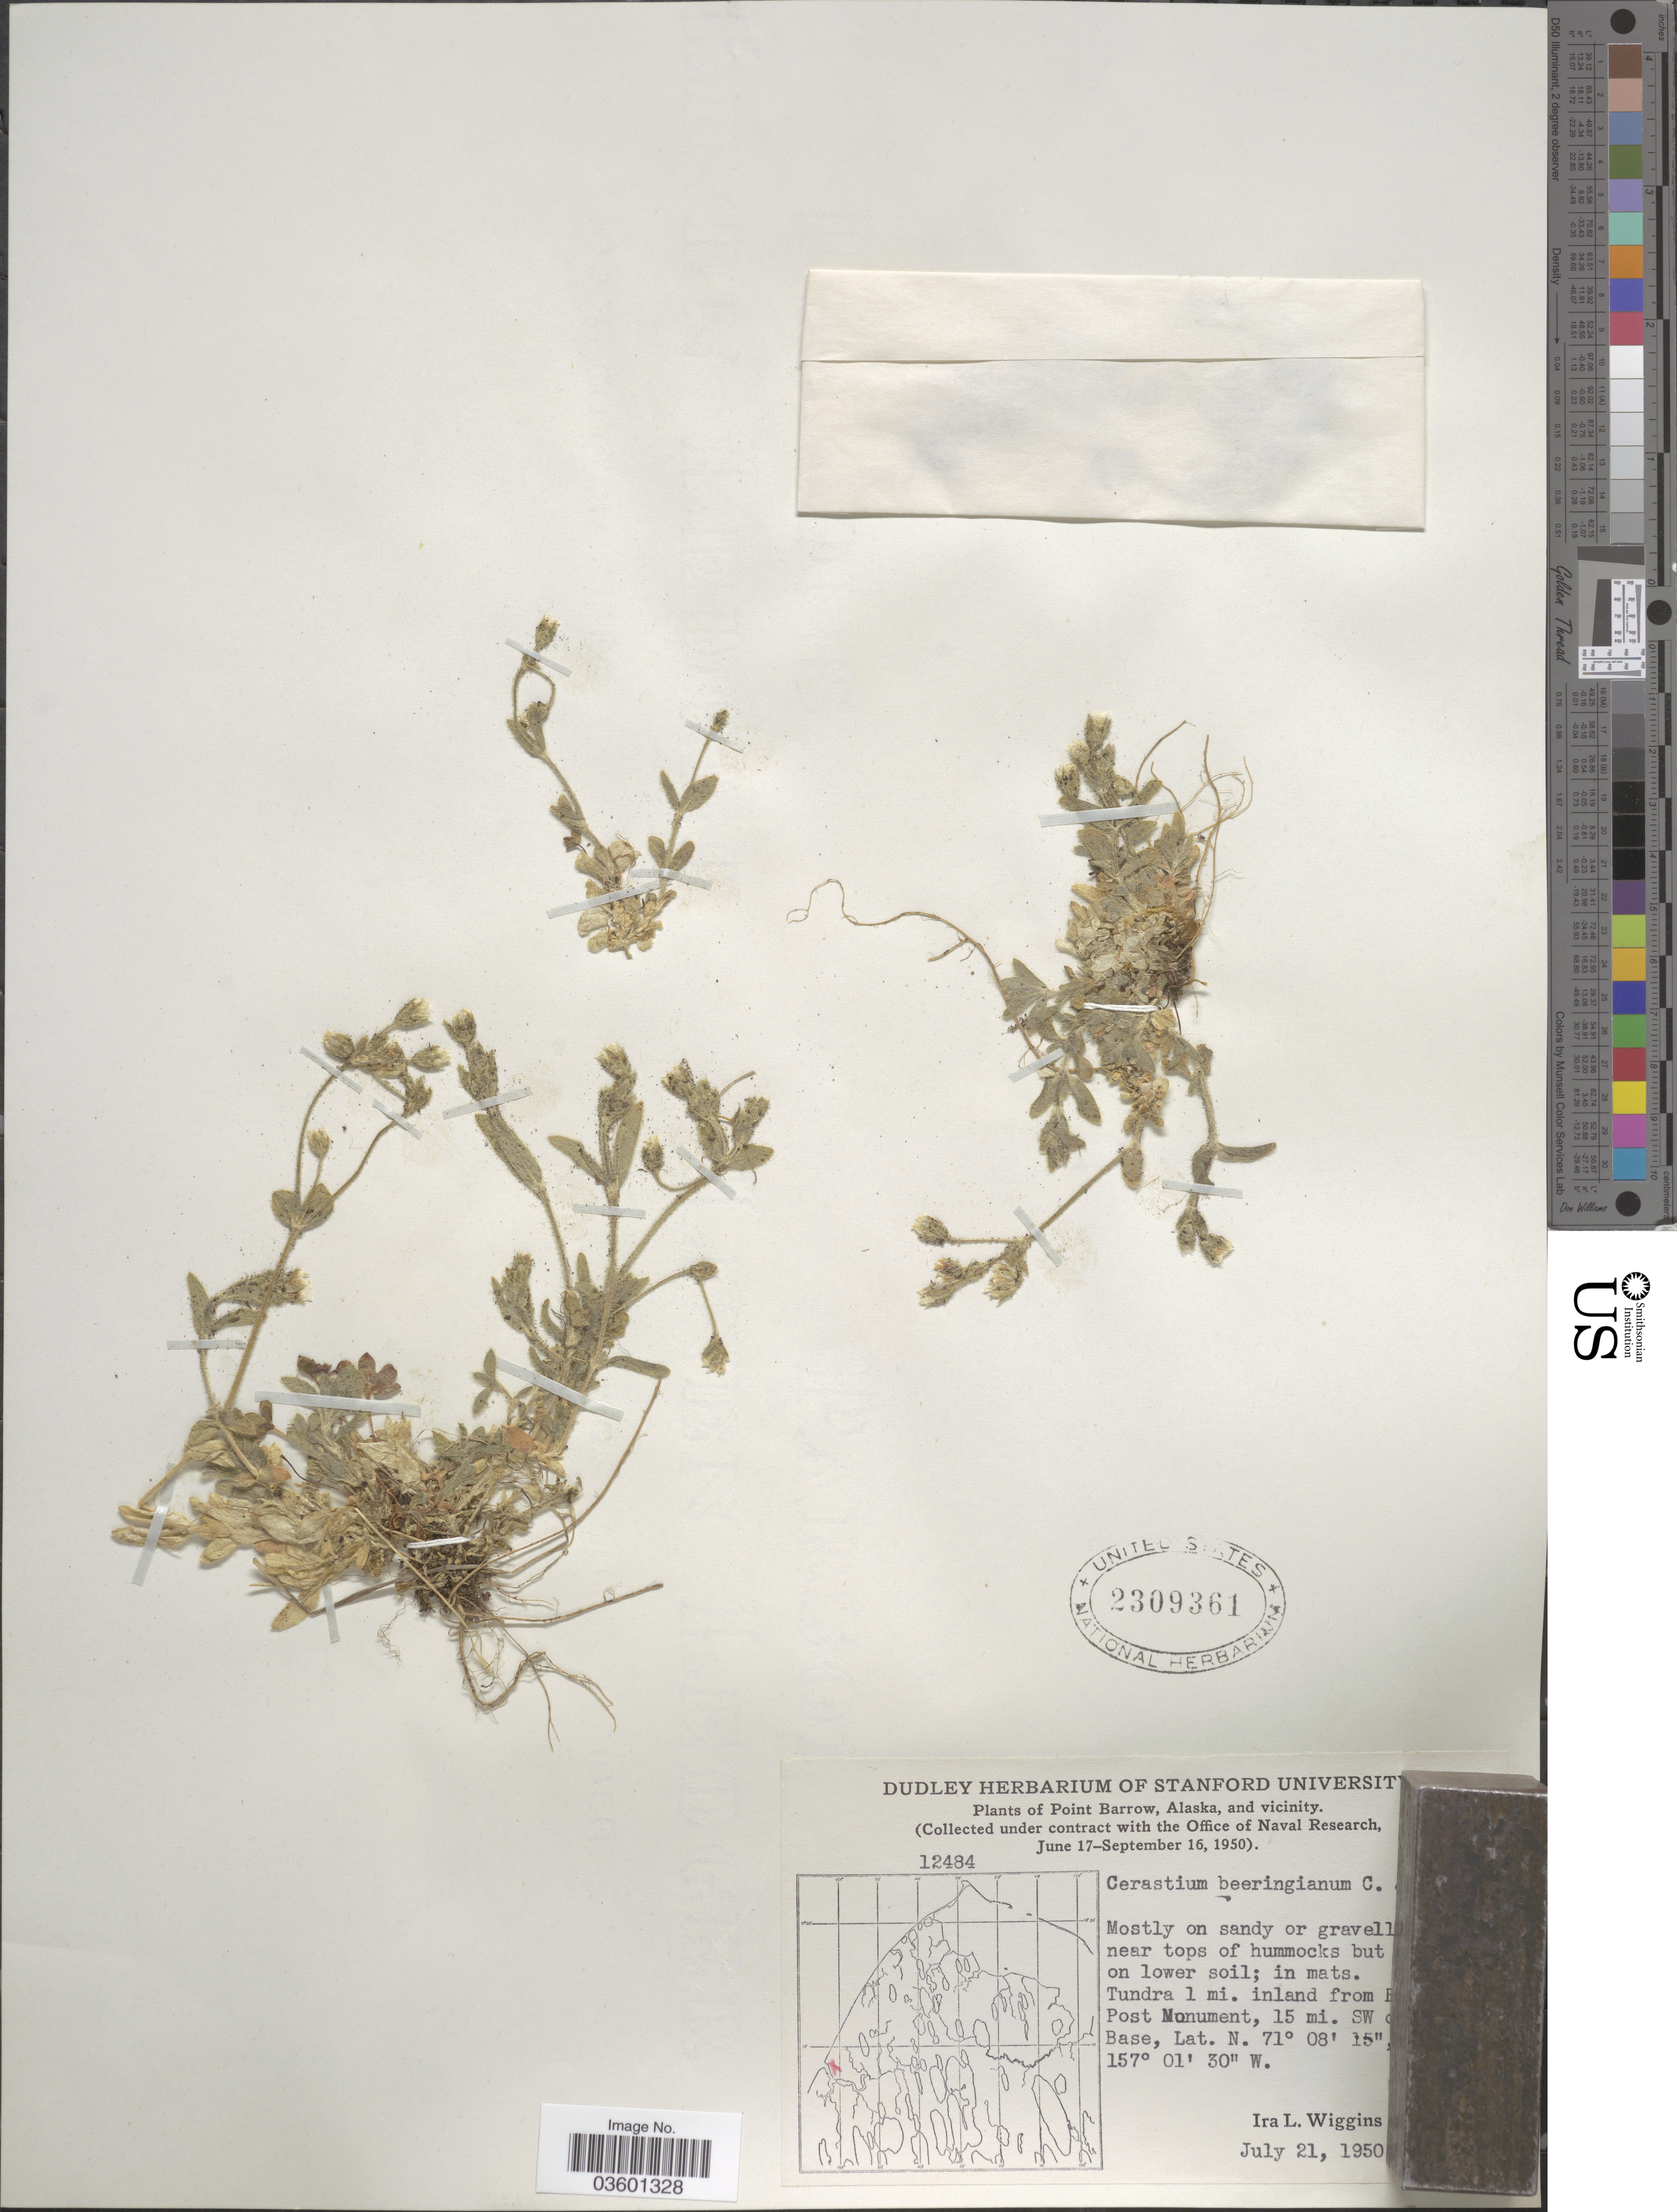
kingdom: Plantae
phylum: Tracheophyta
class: Magnoliopsida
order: Caryophyllales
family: Caryophyllaceae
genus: Cerastium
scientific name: Cerastium beeringianum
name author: Cham. & Schltdl.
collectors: I. L. Wiggins & Collector illegible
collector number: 12484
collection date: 1950-07-21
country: United States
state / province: Alaska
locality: Point Barrow, Alaska, and vicinity. Tundra 1 mi. inland from [illegible text] Post Monument, 15 mi. SW [illegible text] Base.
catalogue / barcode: US 2309361